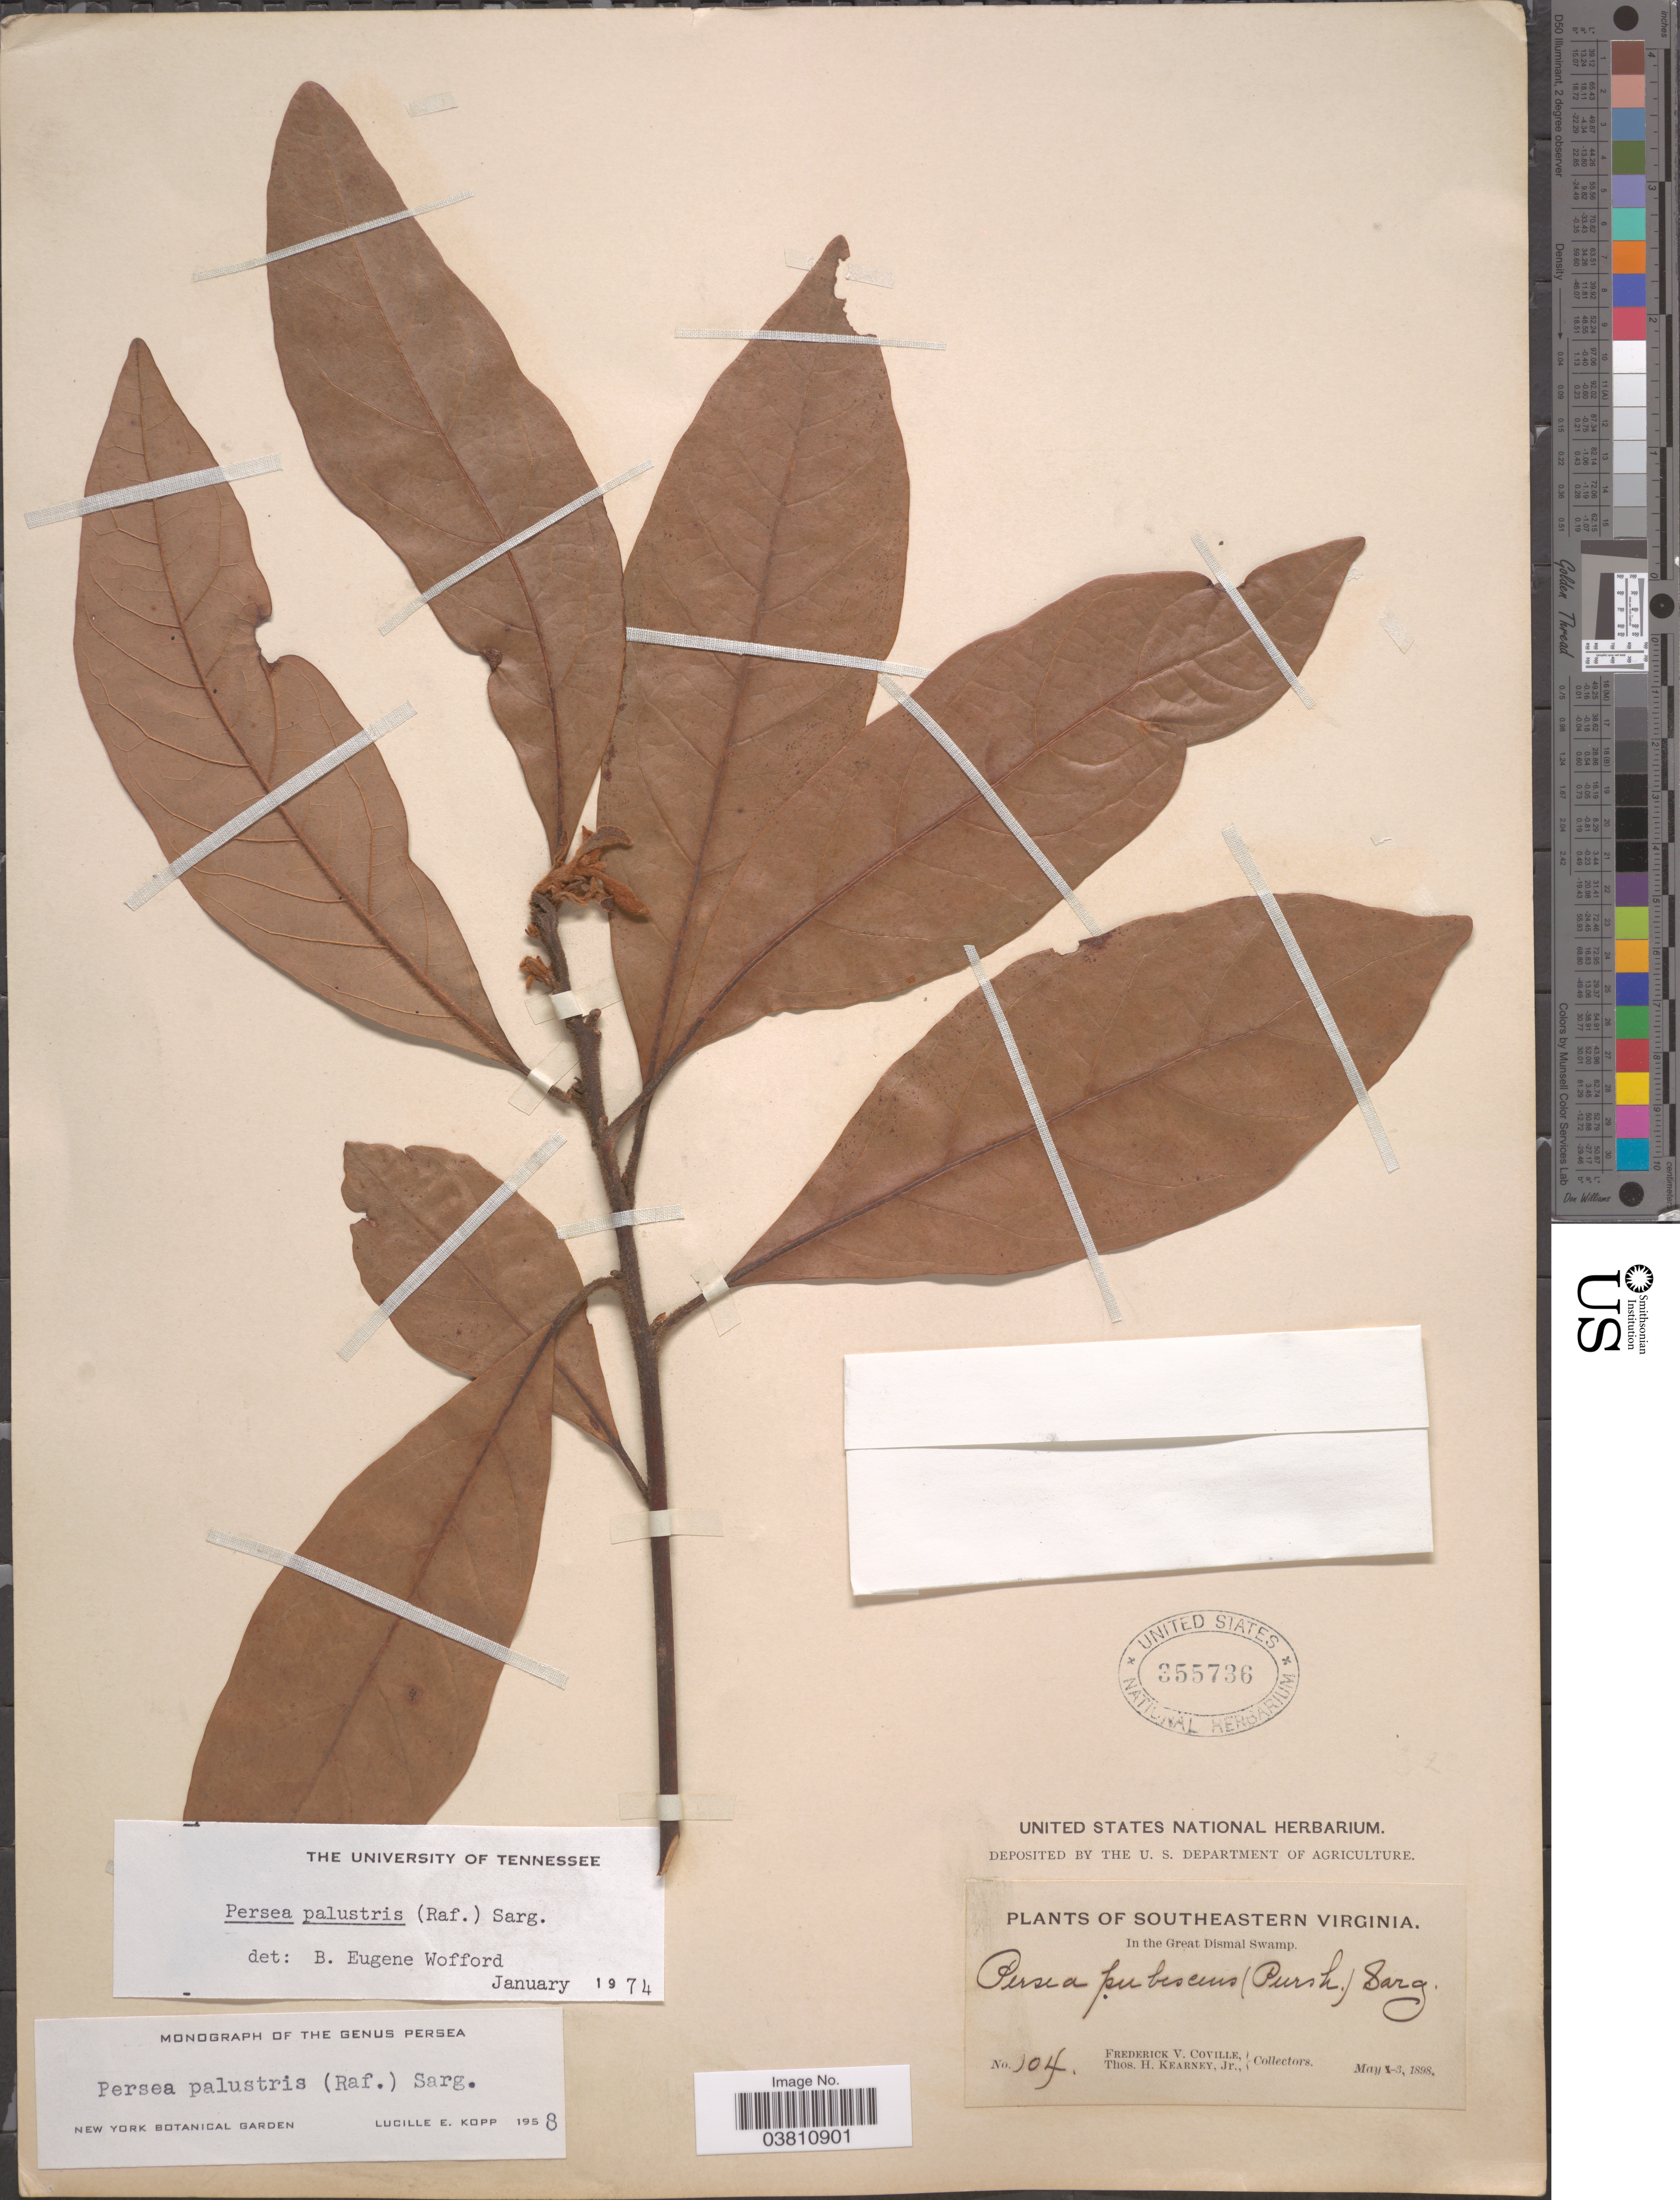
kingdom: Plantae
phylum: Tracheophyta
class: Magnoliopsida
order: Laurales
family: Lauraceae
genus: Persea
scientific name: Persea palustris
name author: (Raf.) Sarg.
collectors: F. V. Coville & T. H. Kearney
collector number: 104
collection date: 1898-05-03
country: United States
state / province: Virginia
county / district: City of Chesapeake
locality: Southeastern Virginia. In the Great Dismal Swamp.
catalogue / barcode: US 355736